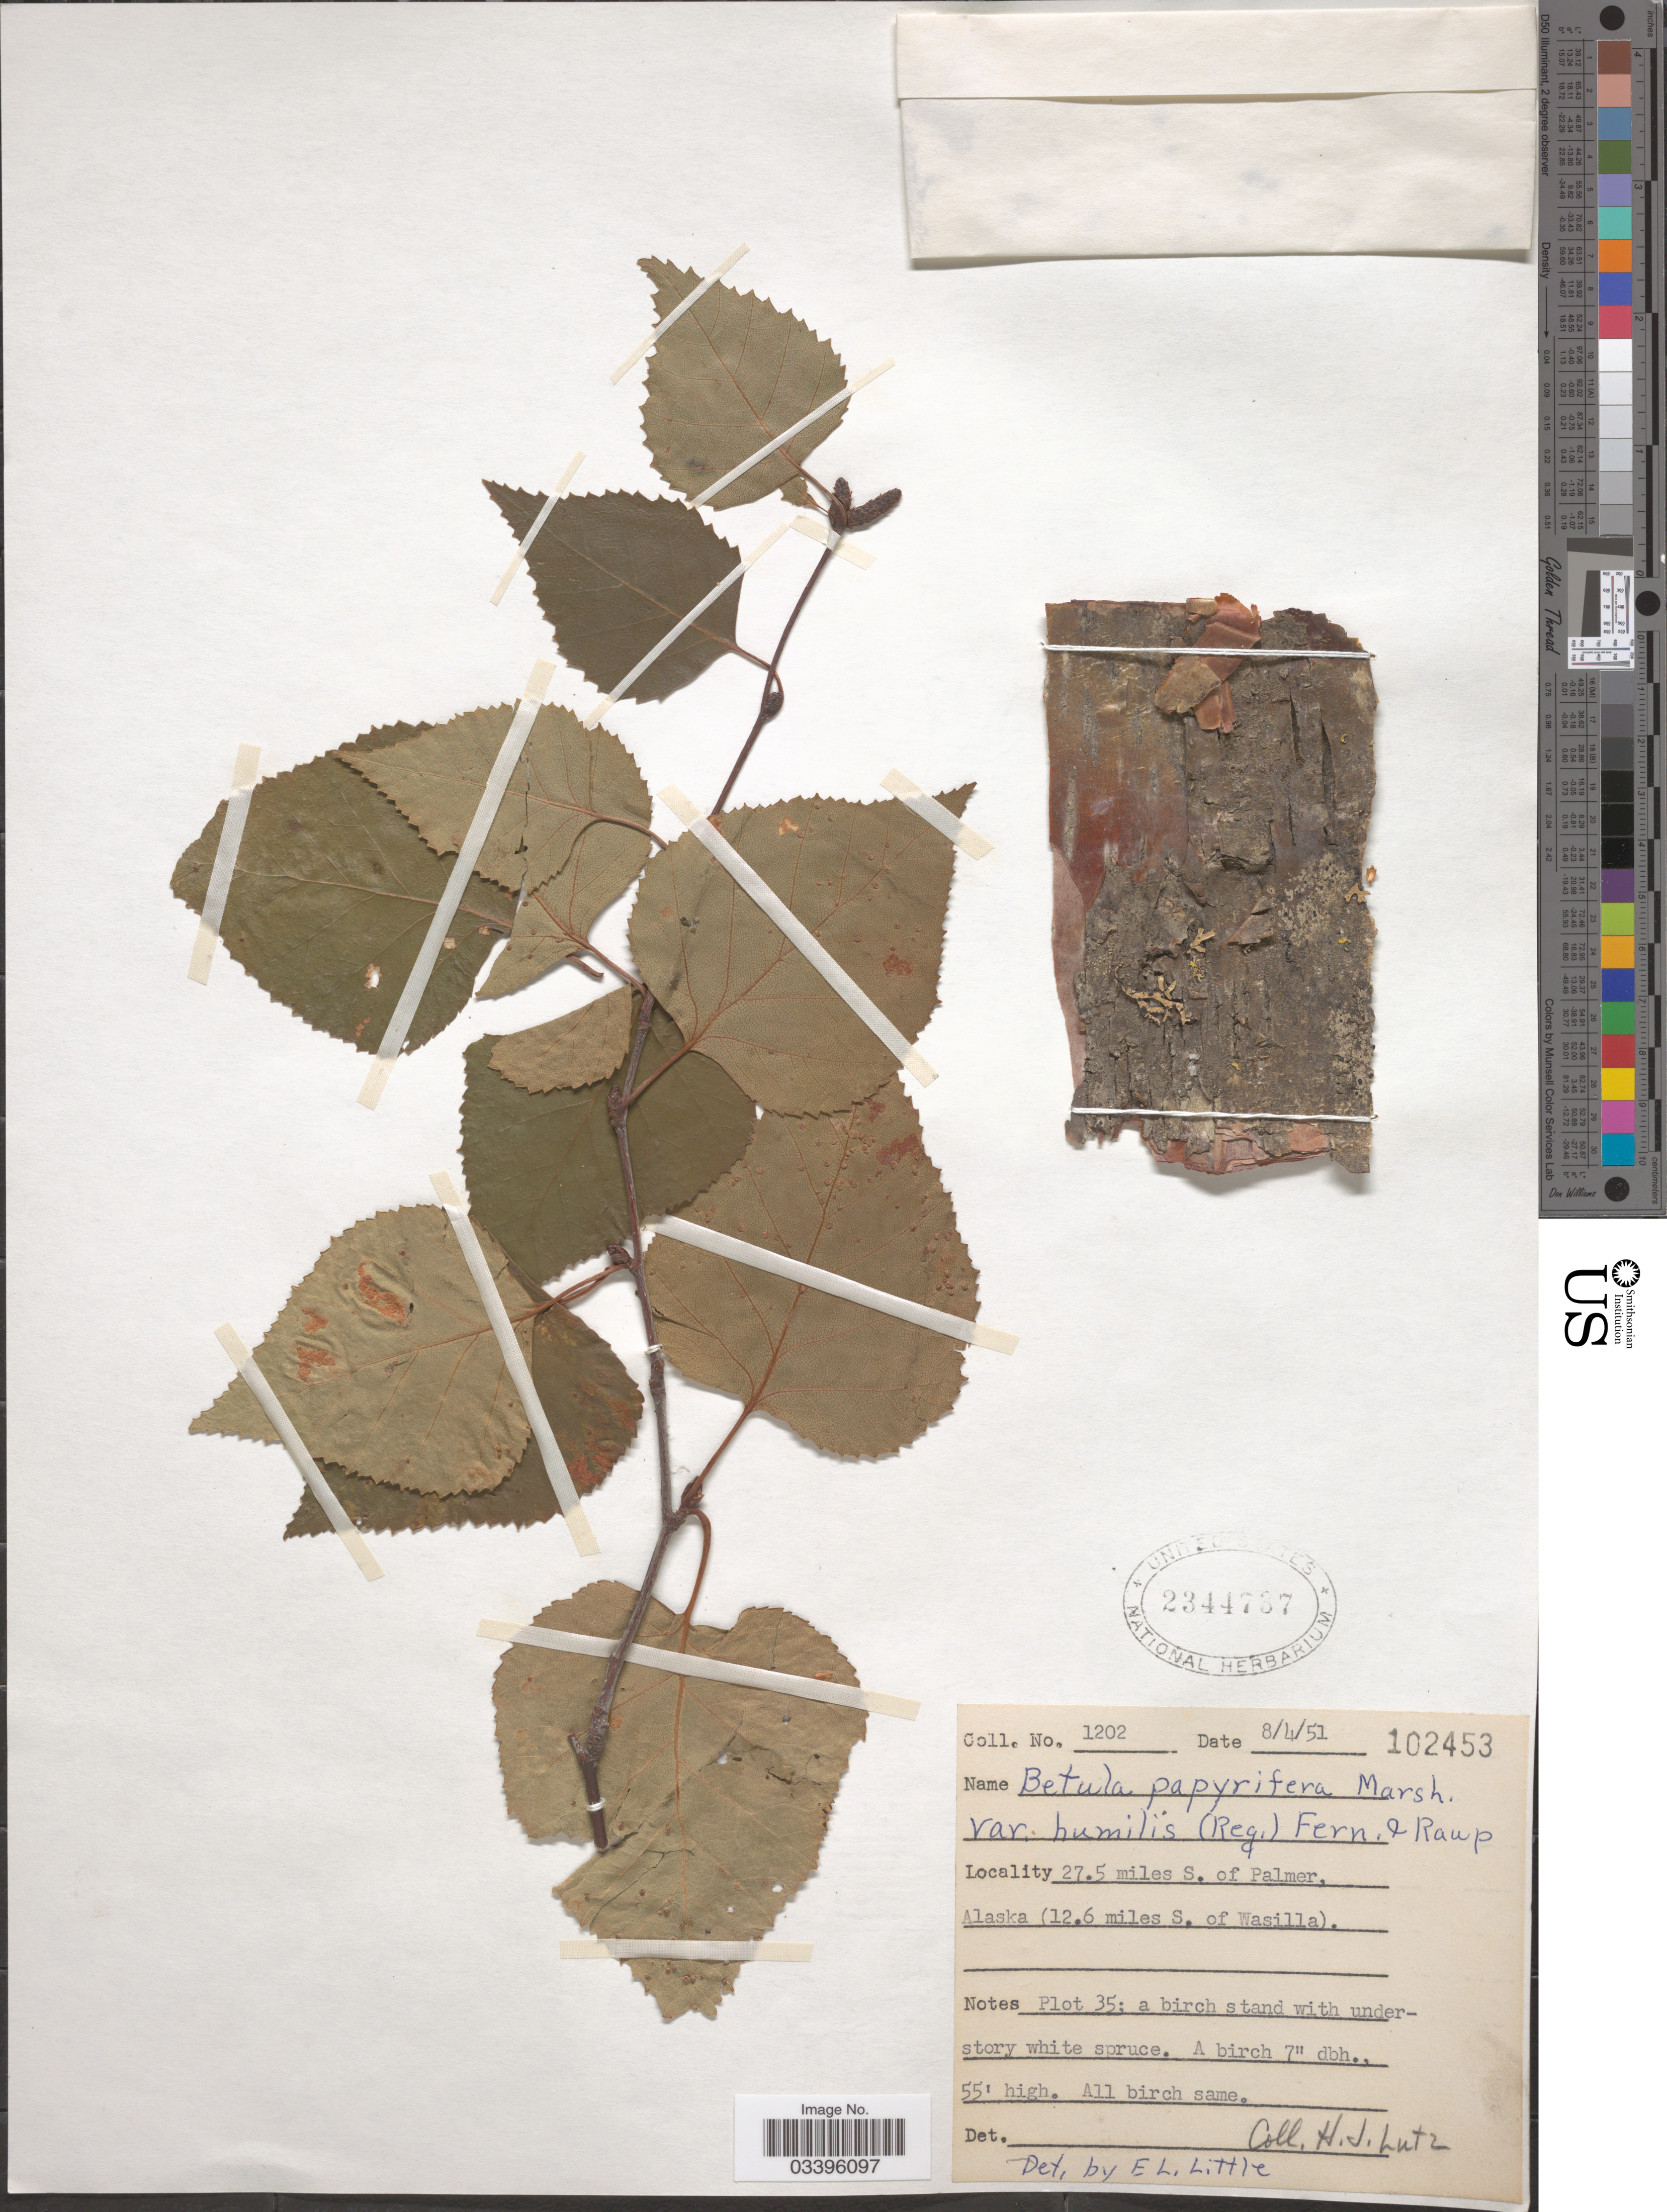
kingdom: Plantae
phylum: Tracheophyta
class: Magnoliopsida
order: Fagales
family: Betulaceae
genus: Betula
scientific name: Betula neoalaskana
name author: Sarg.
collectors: H. J. Lutz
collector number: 1202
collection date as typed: Transcribed d/m/y: 4/8/51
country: United States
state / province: Alaska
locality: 27.5 miles S. of Palmer, Alaska (12.6 miles S. of Wasilla). Plot 35.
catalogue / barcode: US 2344737